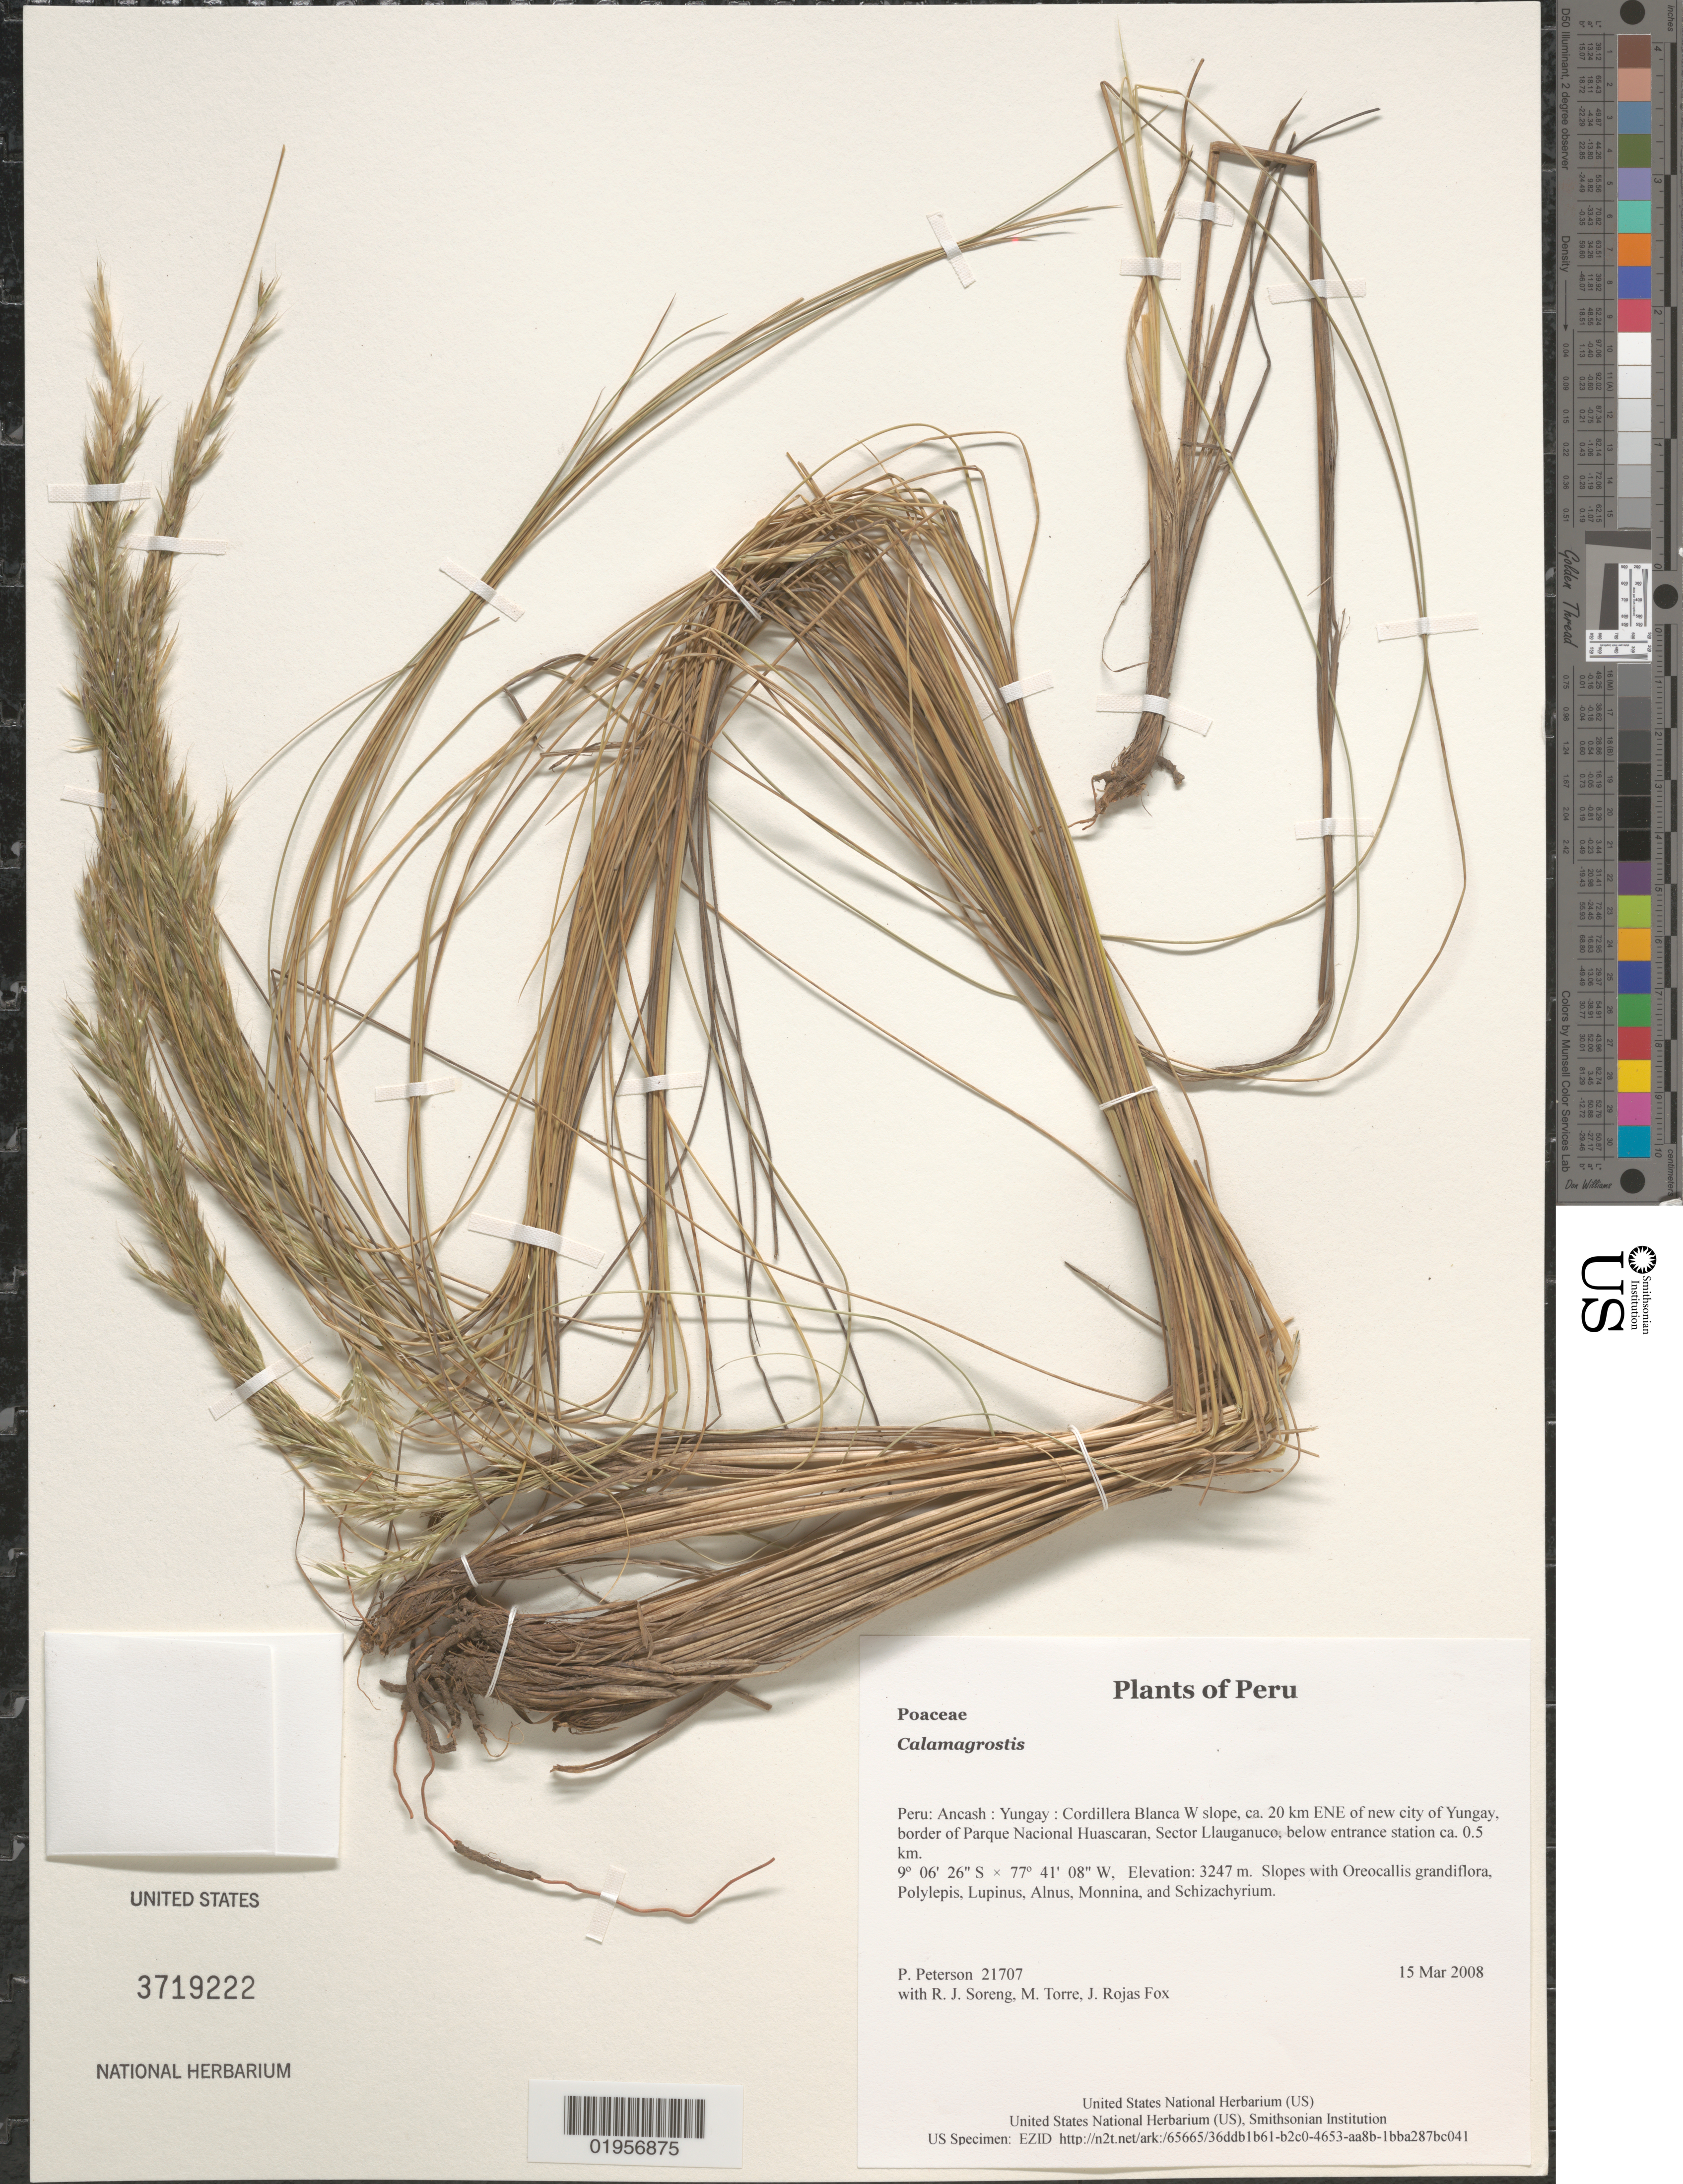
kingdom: Plantae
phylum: Tracheophyta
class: Liliopsida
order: Poales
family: Poaceae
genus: Calamagrostis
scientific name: Calamagrostis sp.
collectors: P. M. Peterson, R. J. Soreng, M. Torre & J. Rojas Fox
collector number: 21707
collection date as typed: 15 Mar 2008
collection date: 2008-03-15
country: Peru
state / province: Ancash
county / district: Yungay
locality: Cordillera Blanca W slope, ca. 20 km ENE of new city of Yungay, border of Parque Nacional Huascaran, Sector Llauganuco, below entrance station ca. 0.5 km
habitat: Slopes with Oreocallis grandiflora, Polylepis, Lupinus, Alnus, Monnina, and Schizachyrium.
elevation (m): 3247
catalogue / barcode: US 3719222